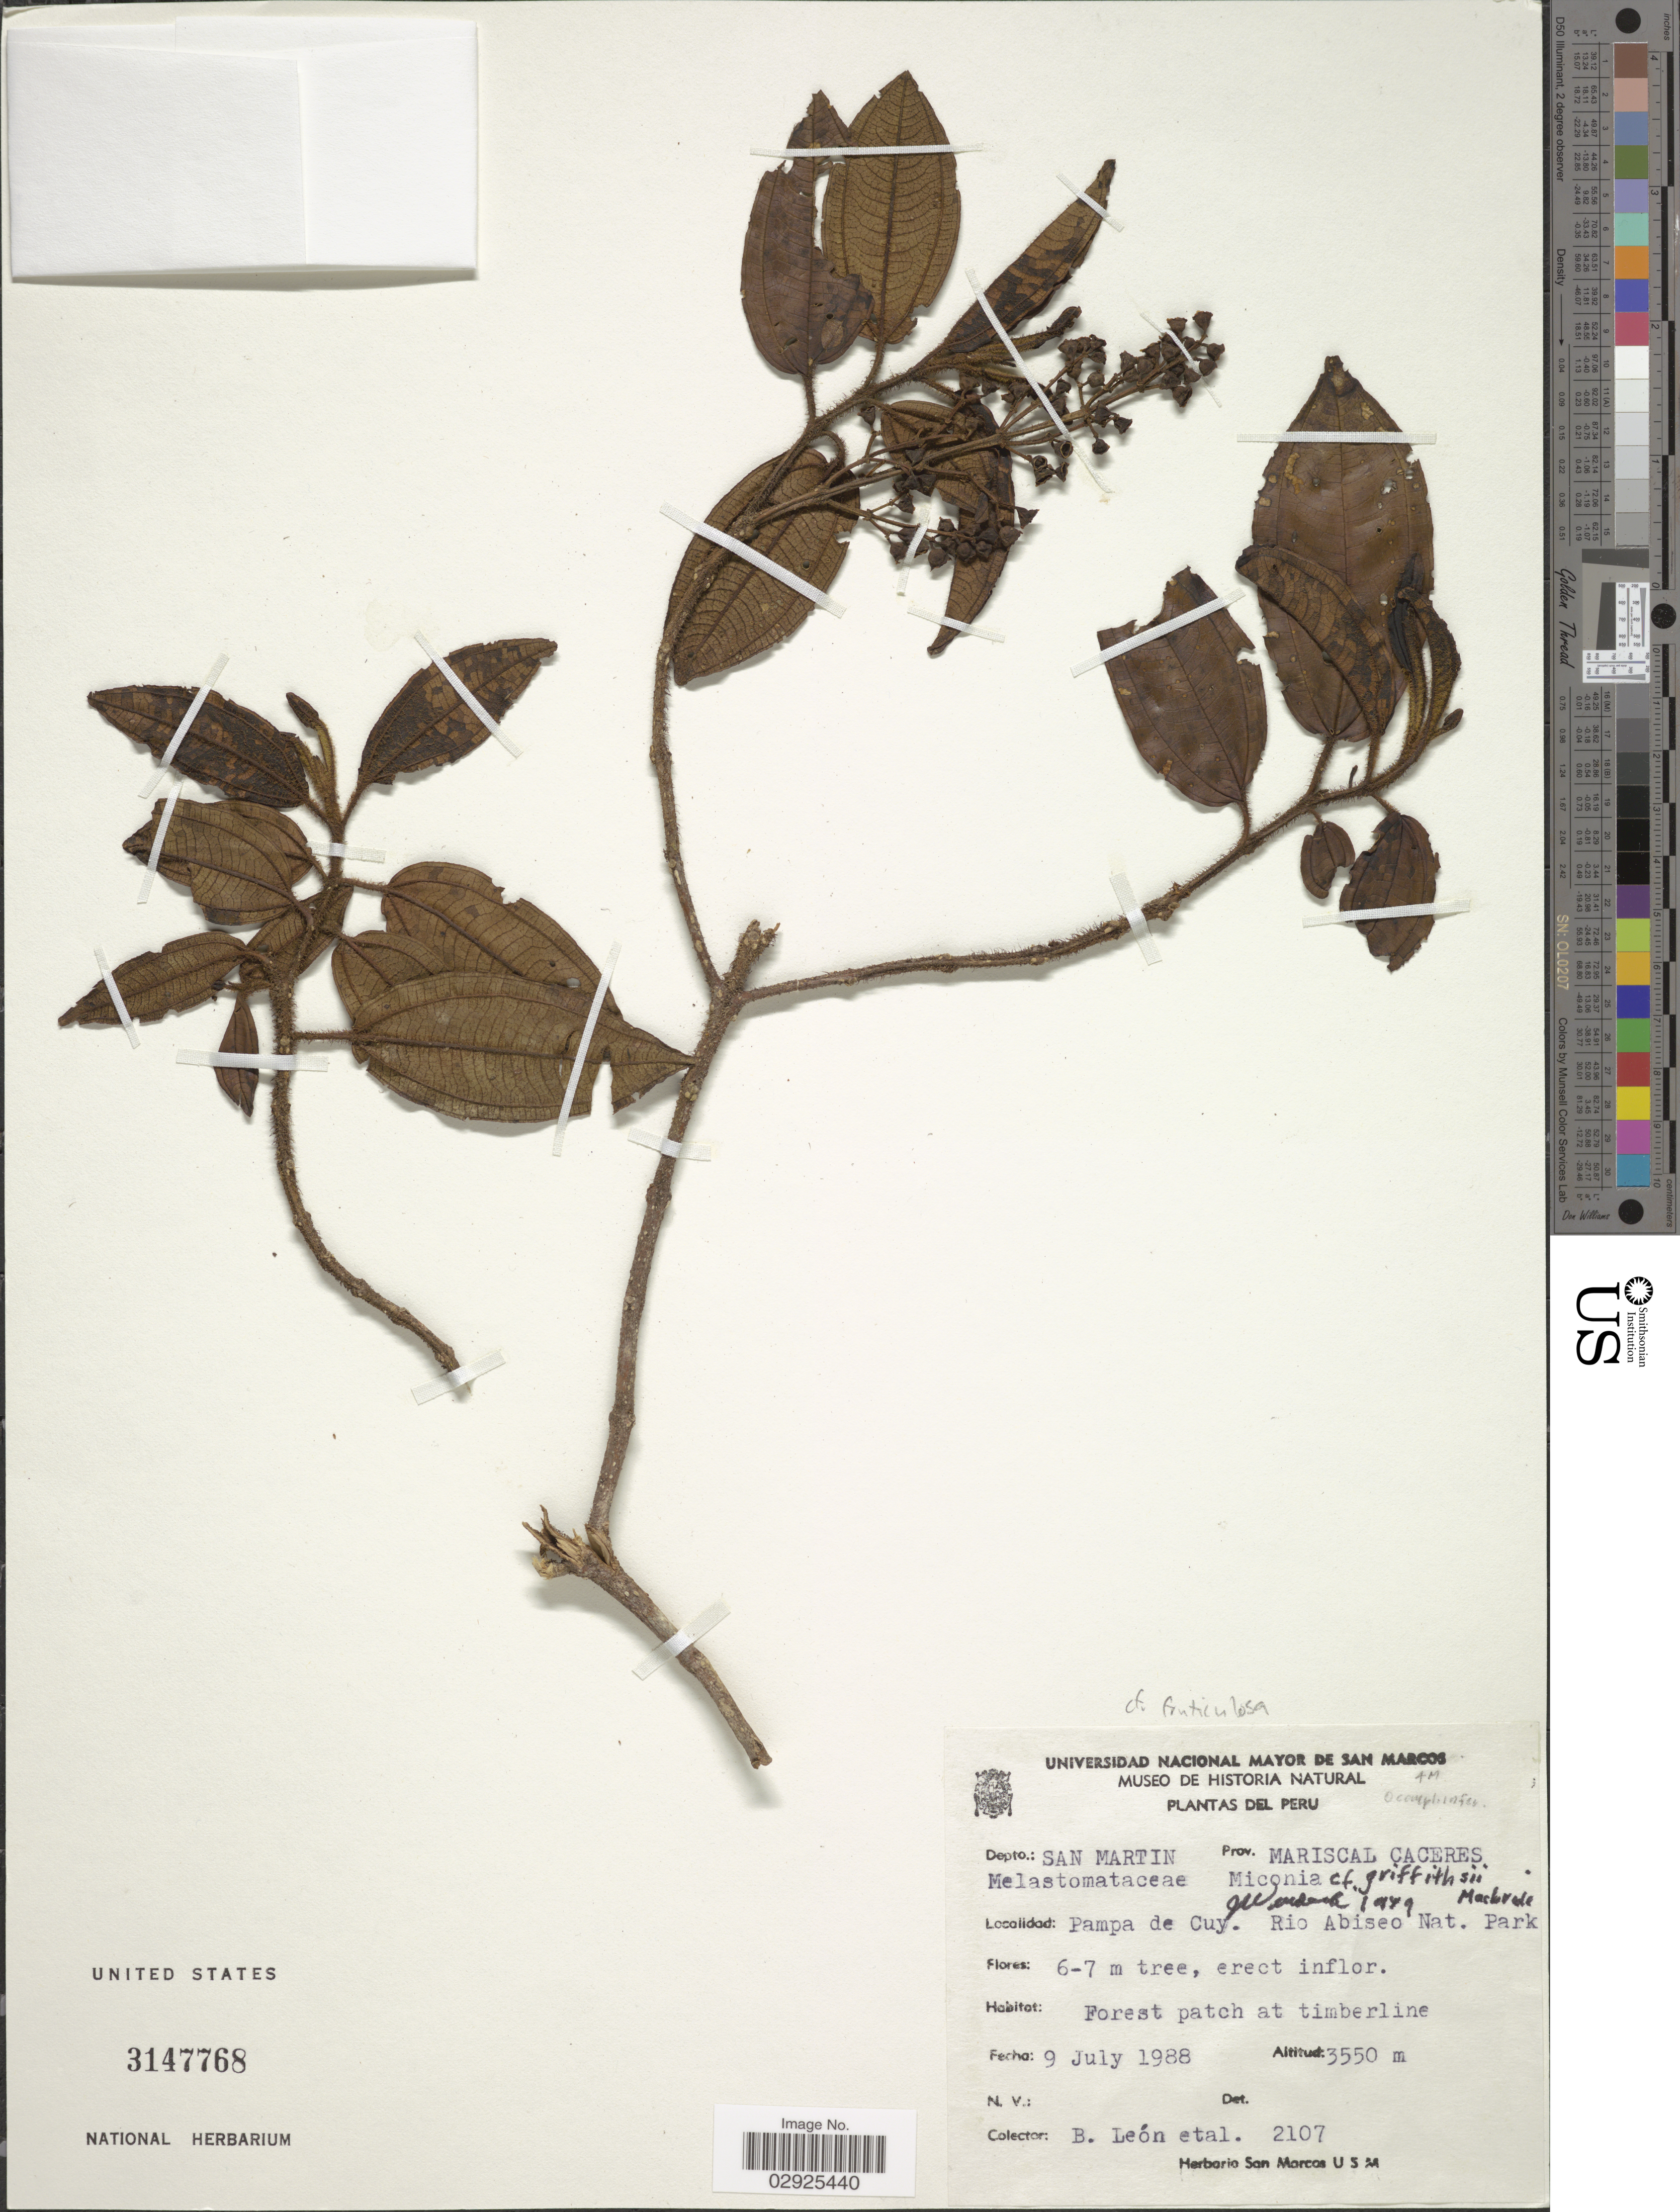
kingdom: Plantae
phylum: Tracheophyta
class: Magnoliopsida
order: Myrtales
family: Melastomataceae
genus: Miconia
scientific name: Miconia sp.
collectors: B. León & et al.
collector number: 2107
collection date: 1988-07-09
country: Peru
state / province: San Martín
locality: Depto. San Martin, Prov. Mariscal Caceres, Pampa de Cuy, Rio Abiseo Nat. Park.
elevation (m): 3550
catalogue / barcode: US 3147768